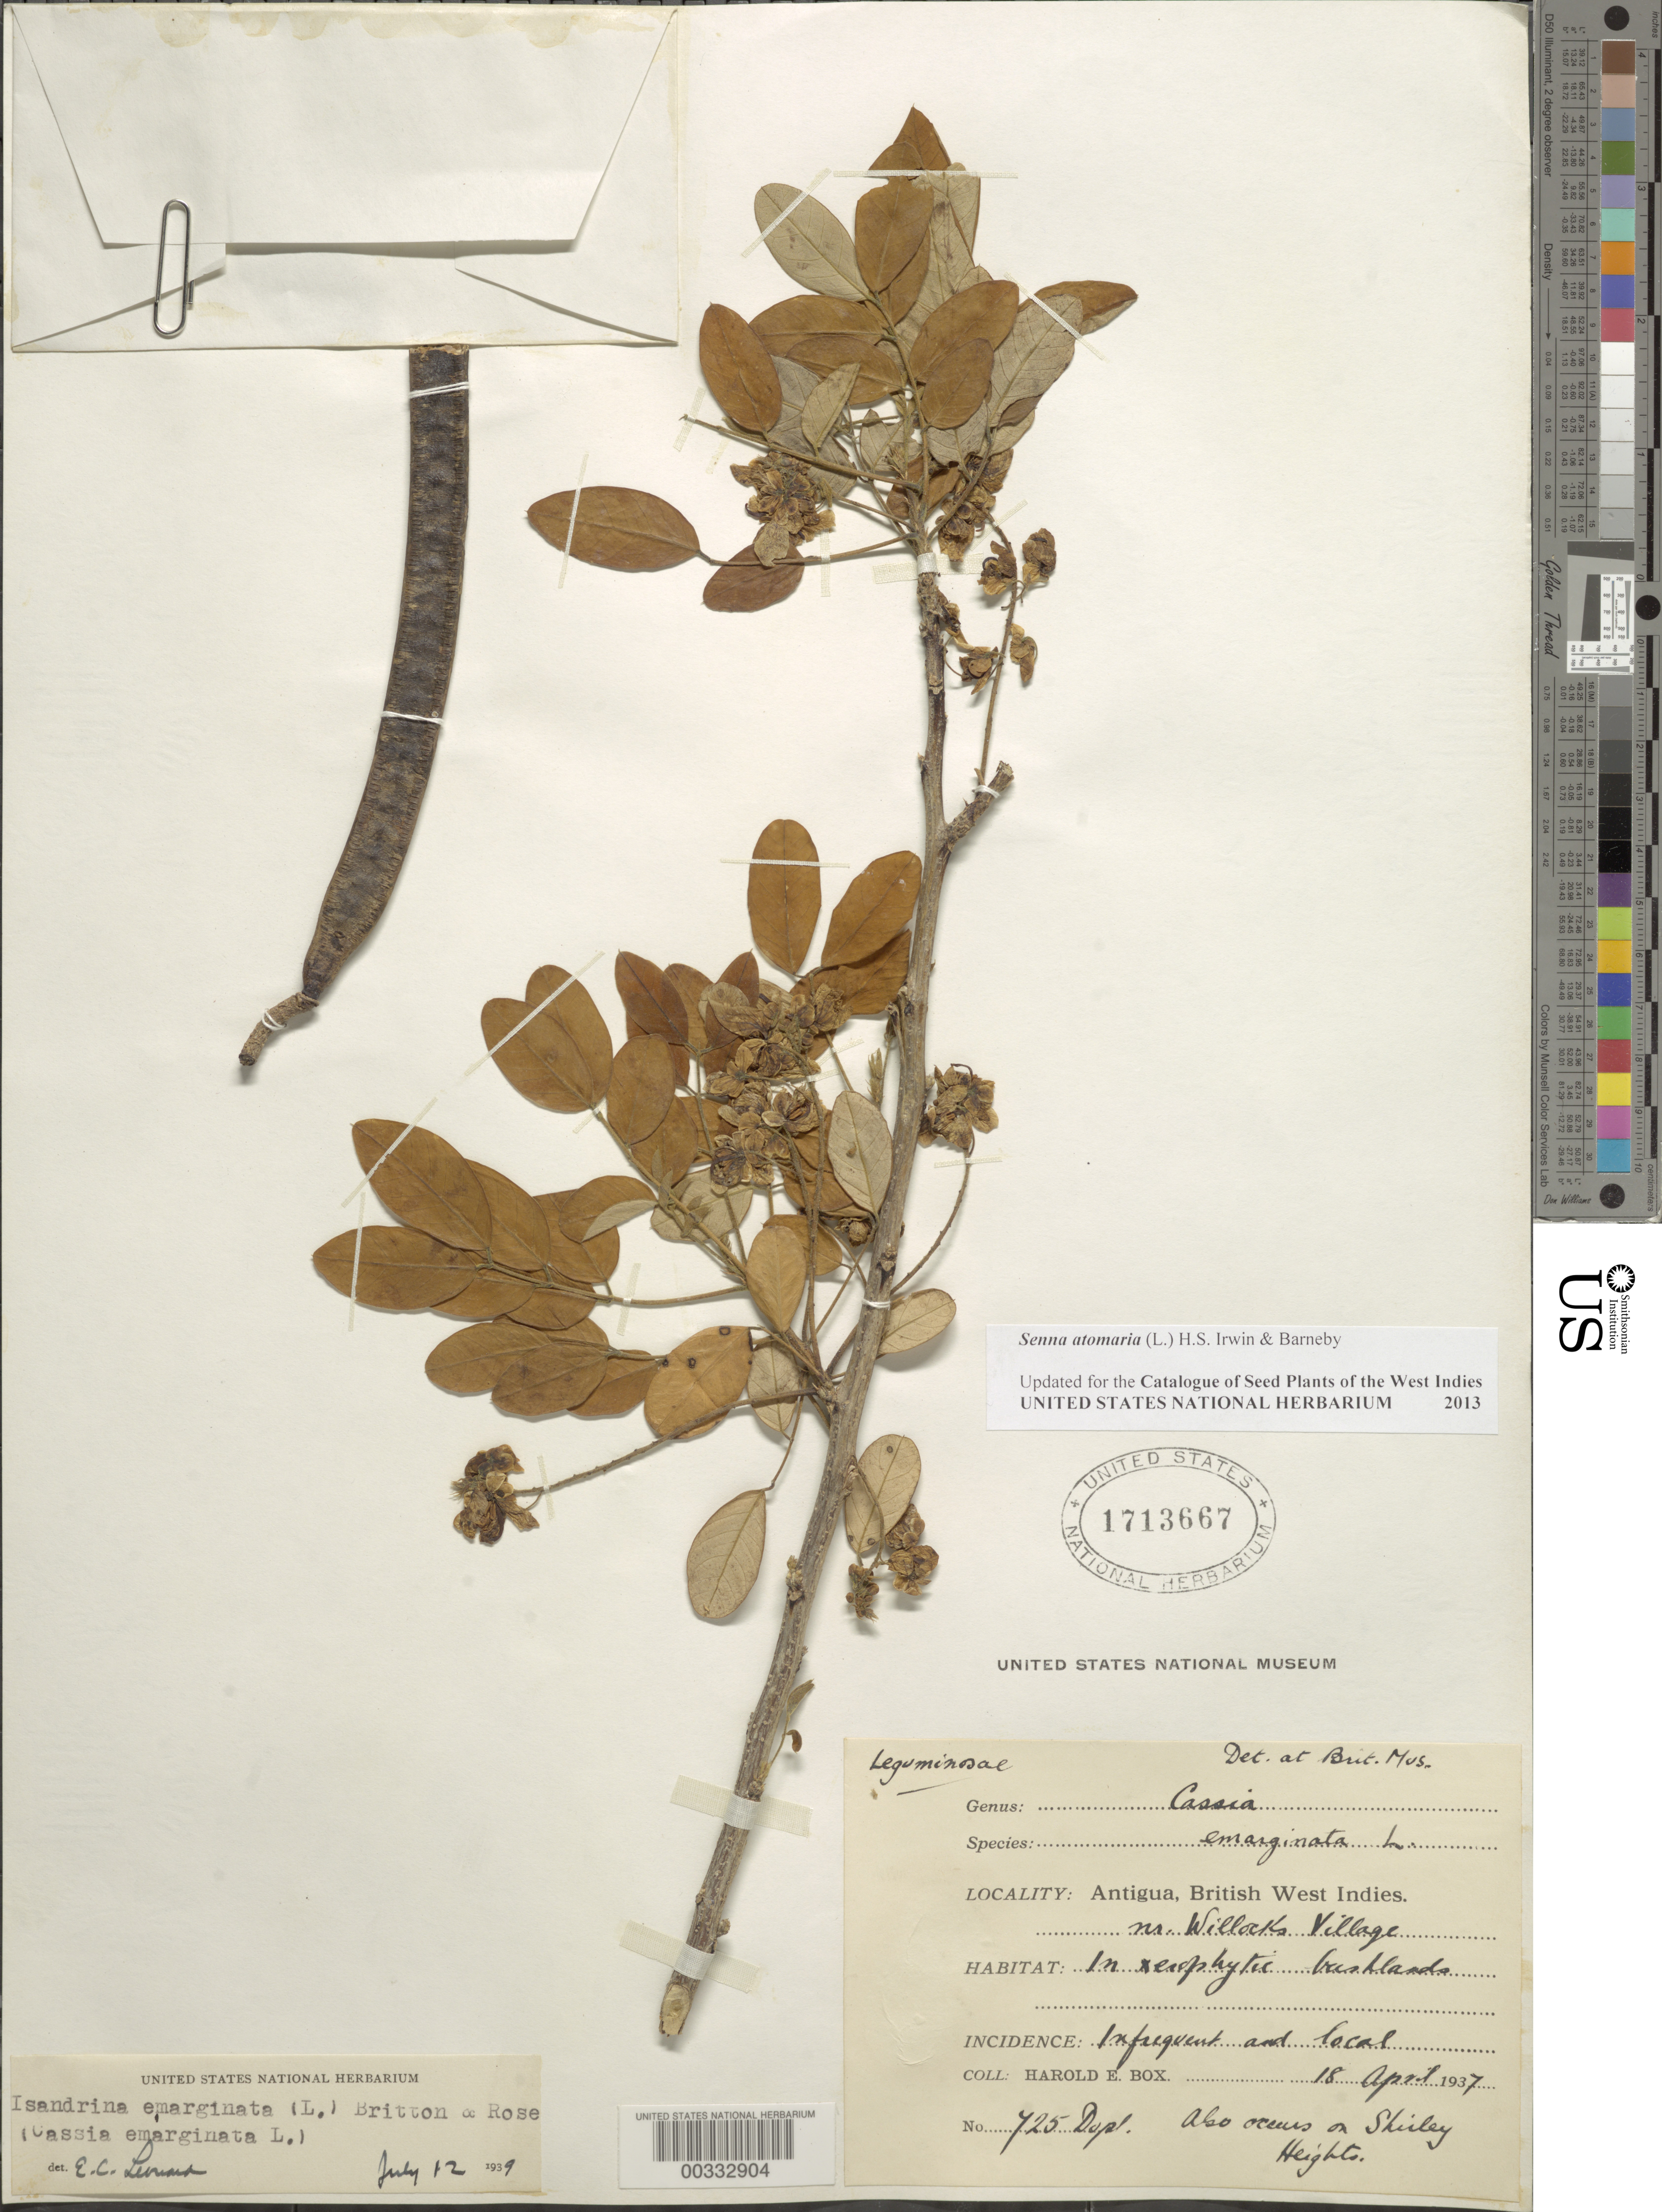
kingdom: Plantae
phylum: Tracheophyta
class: Magnoliopsida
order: Fabales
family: Fabaceae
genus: Senna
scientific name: Senna atomaria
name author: (L.) H.S. Irwin & Barneby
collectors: H. E. Box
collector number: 725 Dup.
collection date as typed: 18 Apr 1937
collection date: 1937-04-18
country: Antigua and Barbuda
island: Antigua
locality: Near Willocks Village. [= Willock Village (Saint John Parish) or Willikies Village (Saint Philip Parish)?]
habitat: In xerophytic bushlands. Infrequent and local.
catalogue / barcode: US 1713667